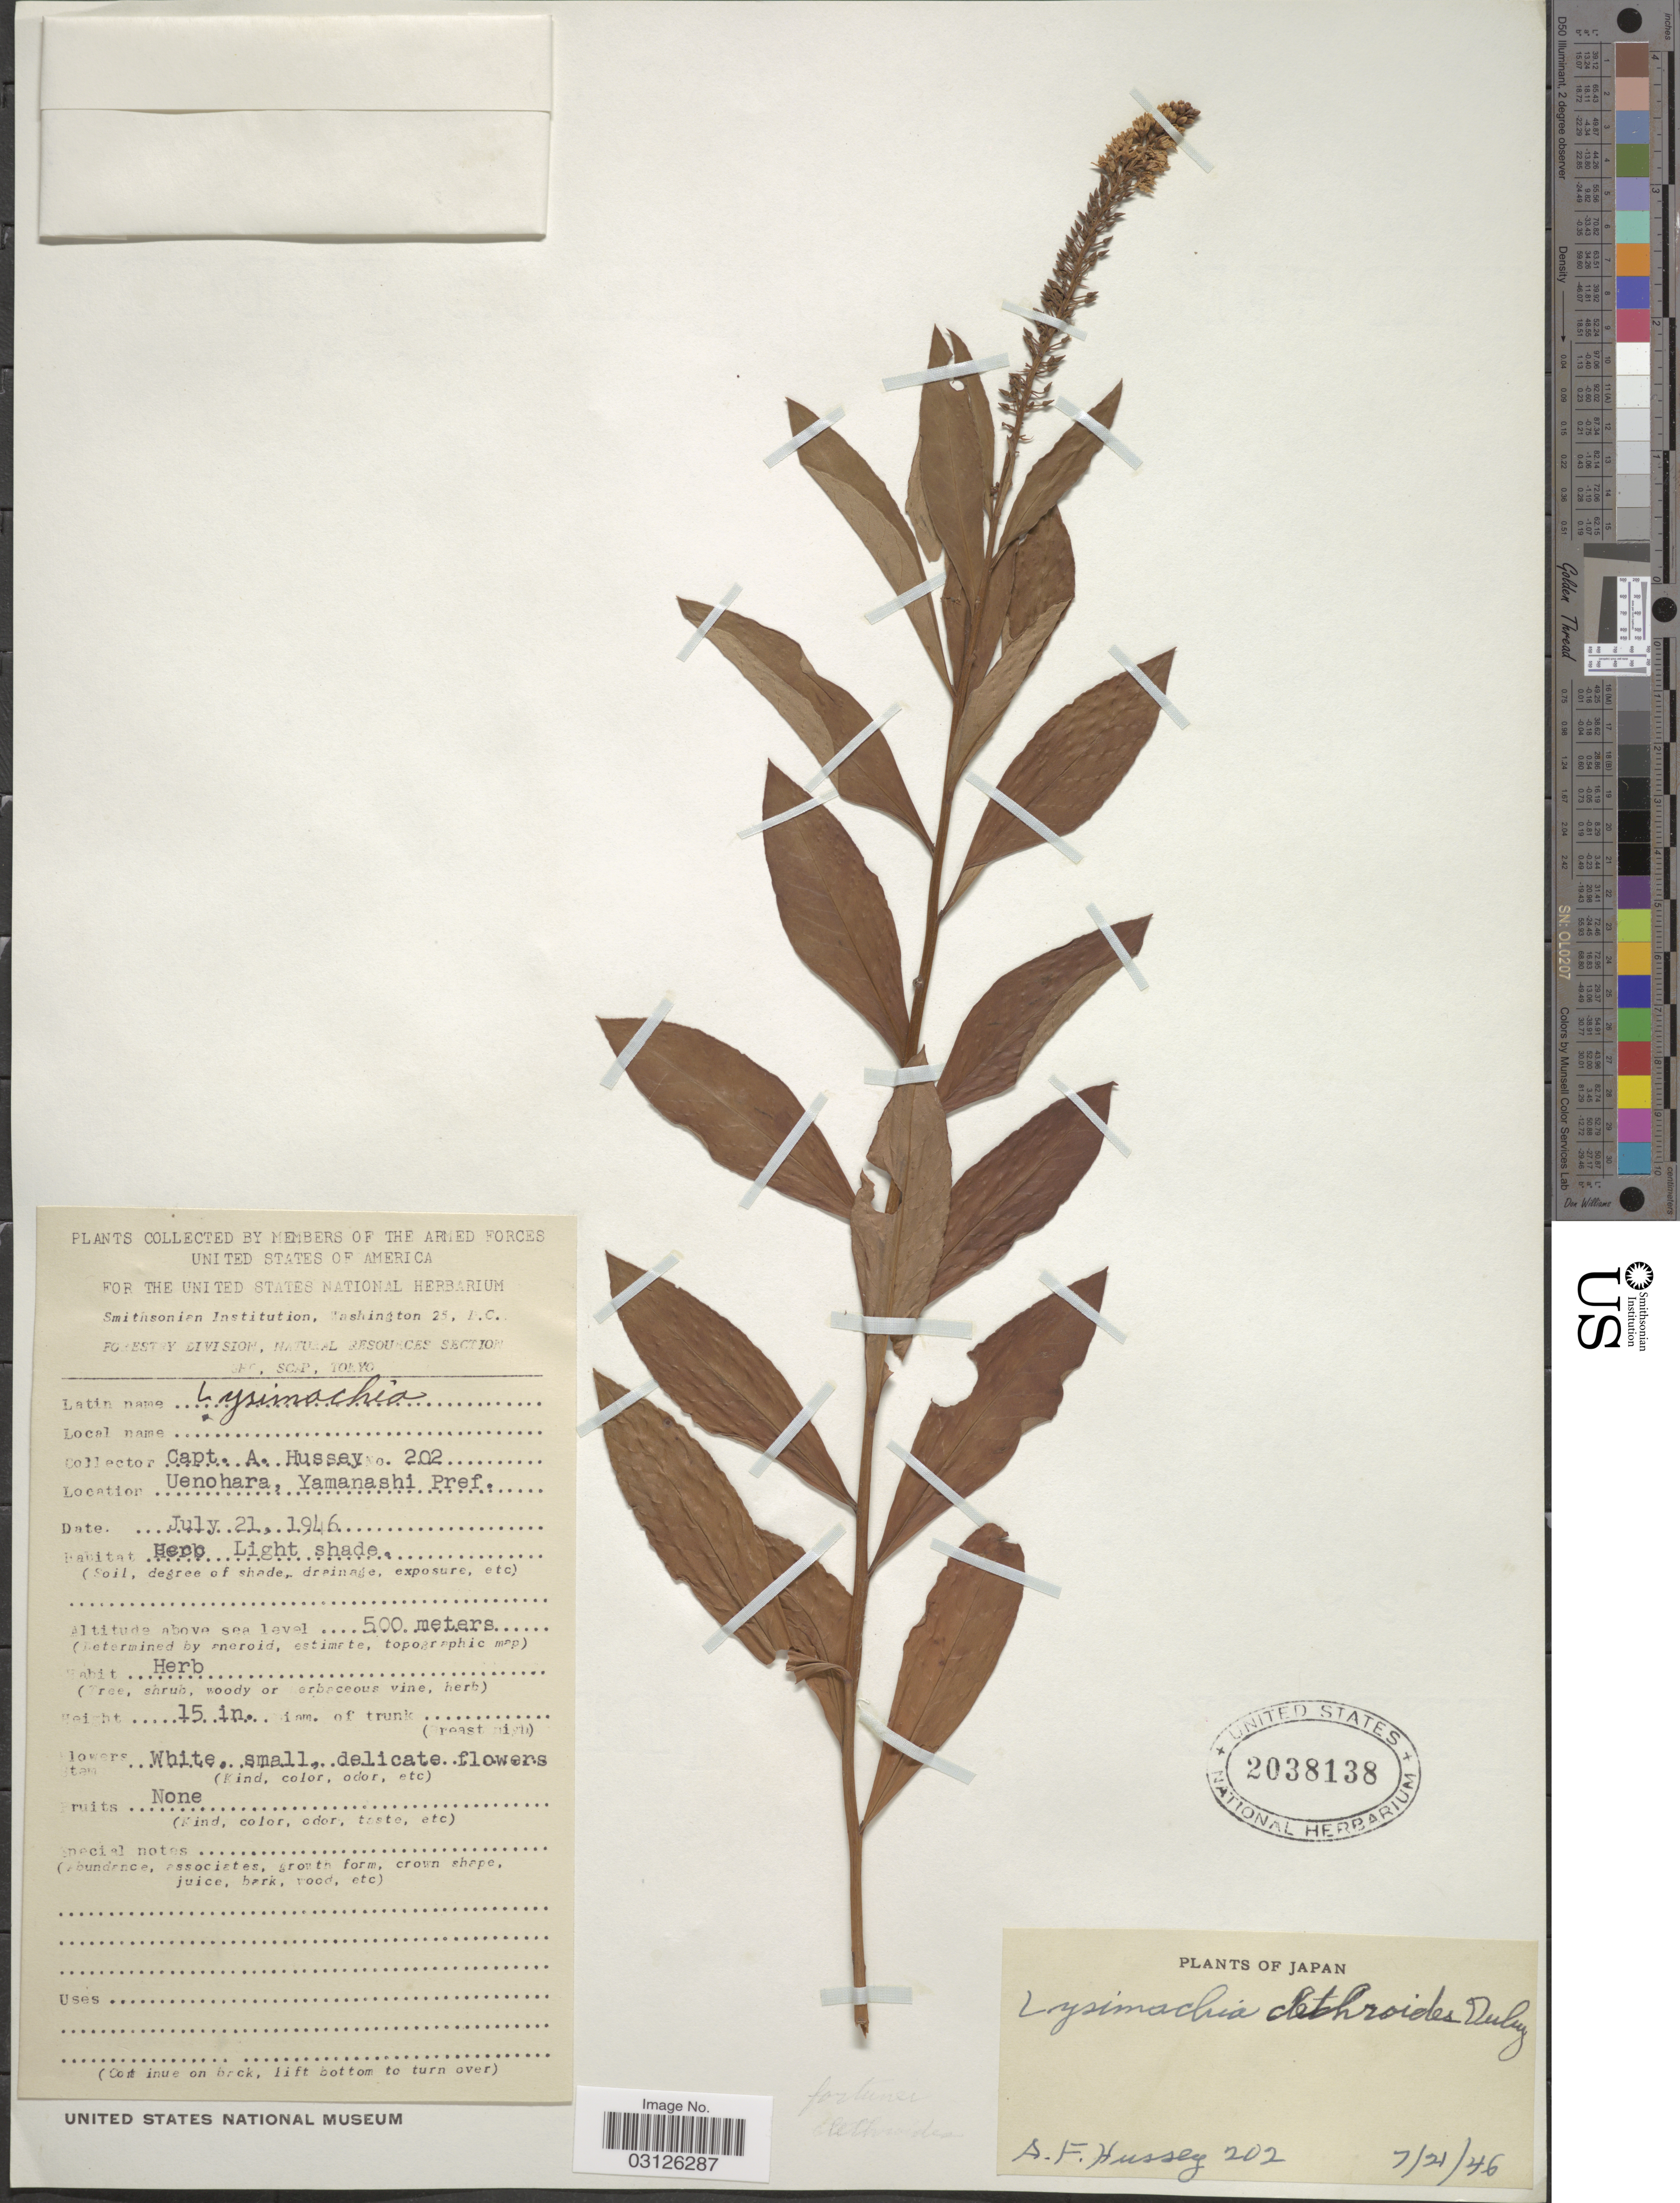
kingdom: Plantae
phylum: Tracheophyta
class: Magnoliopsida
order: Ericales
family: Primulaceae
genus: Lysimachia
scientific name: Lysimachia clethroides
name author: Duby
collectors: A. Hussey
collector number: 202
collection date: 1946-07-21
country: Japan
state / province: Yamanasi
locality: Uenohara, Yamanashi Pref.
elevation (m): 500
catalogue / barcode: US 2038138